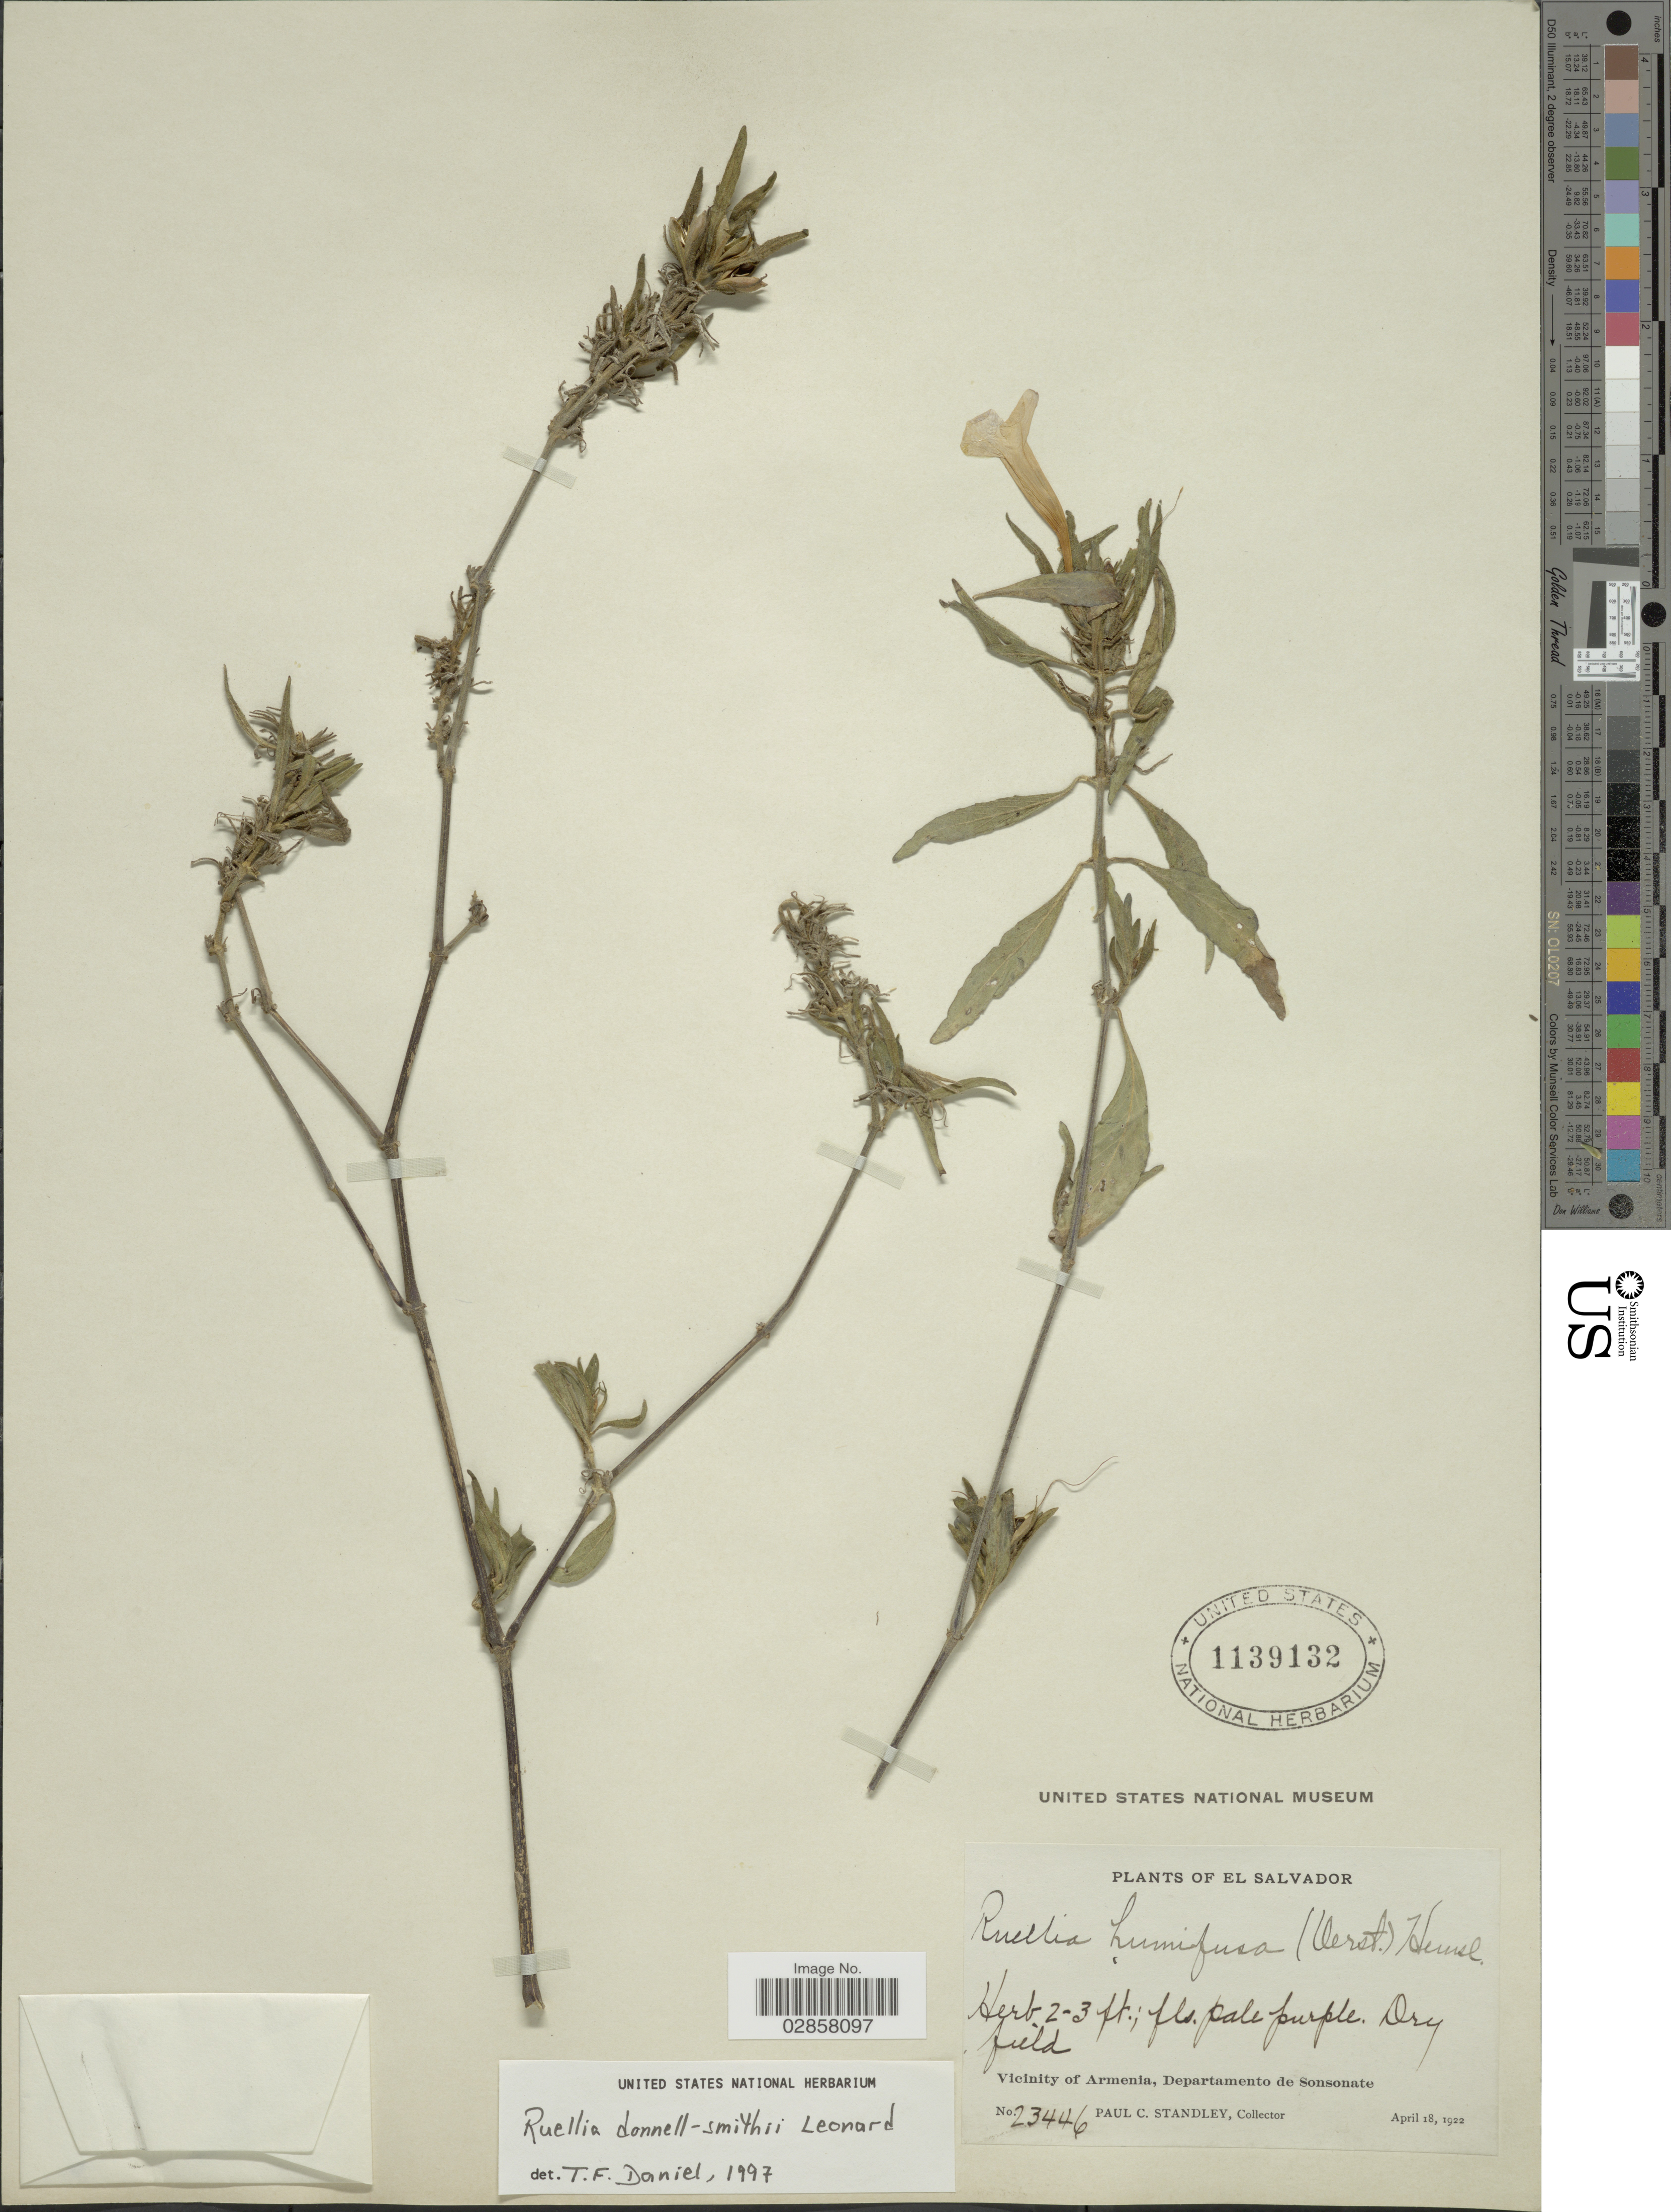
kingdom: Plantae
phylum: Tracheophyta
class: Magnoliopsida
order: Lamiales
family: Acanthaceae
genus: Ruellia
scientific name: Ruellia donnell-smithii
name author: Leonard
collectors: P. C. Standley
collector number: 23446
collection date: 1922-04-18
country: El Salvador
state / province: Sonsonate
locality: Vicinity of Armenia, Departamento of Sonsonate.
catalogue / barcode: US 1139132